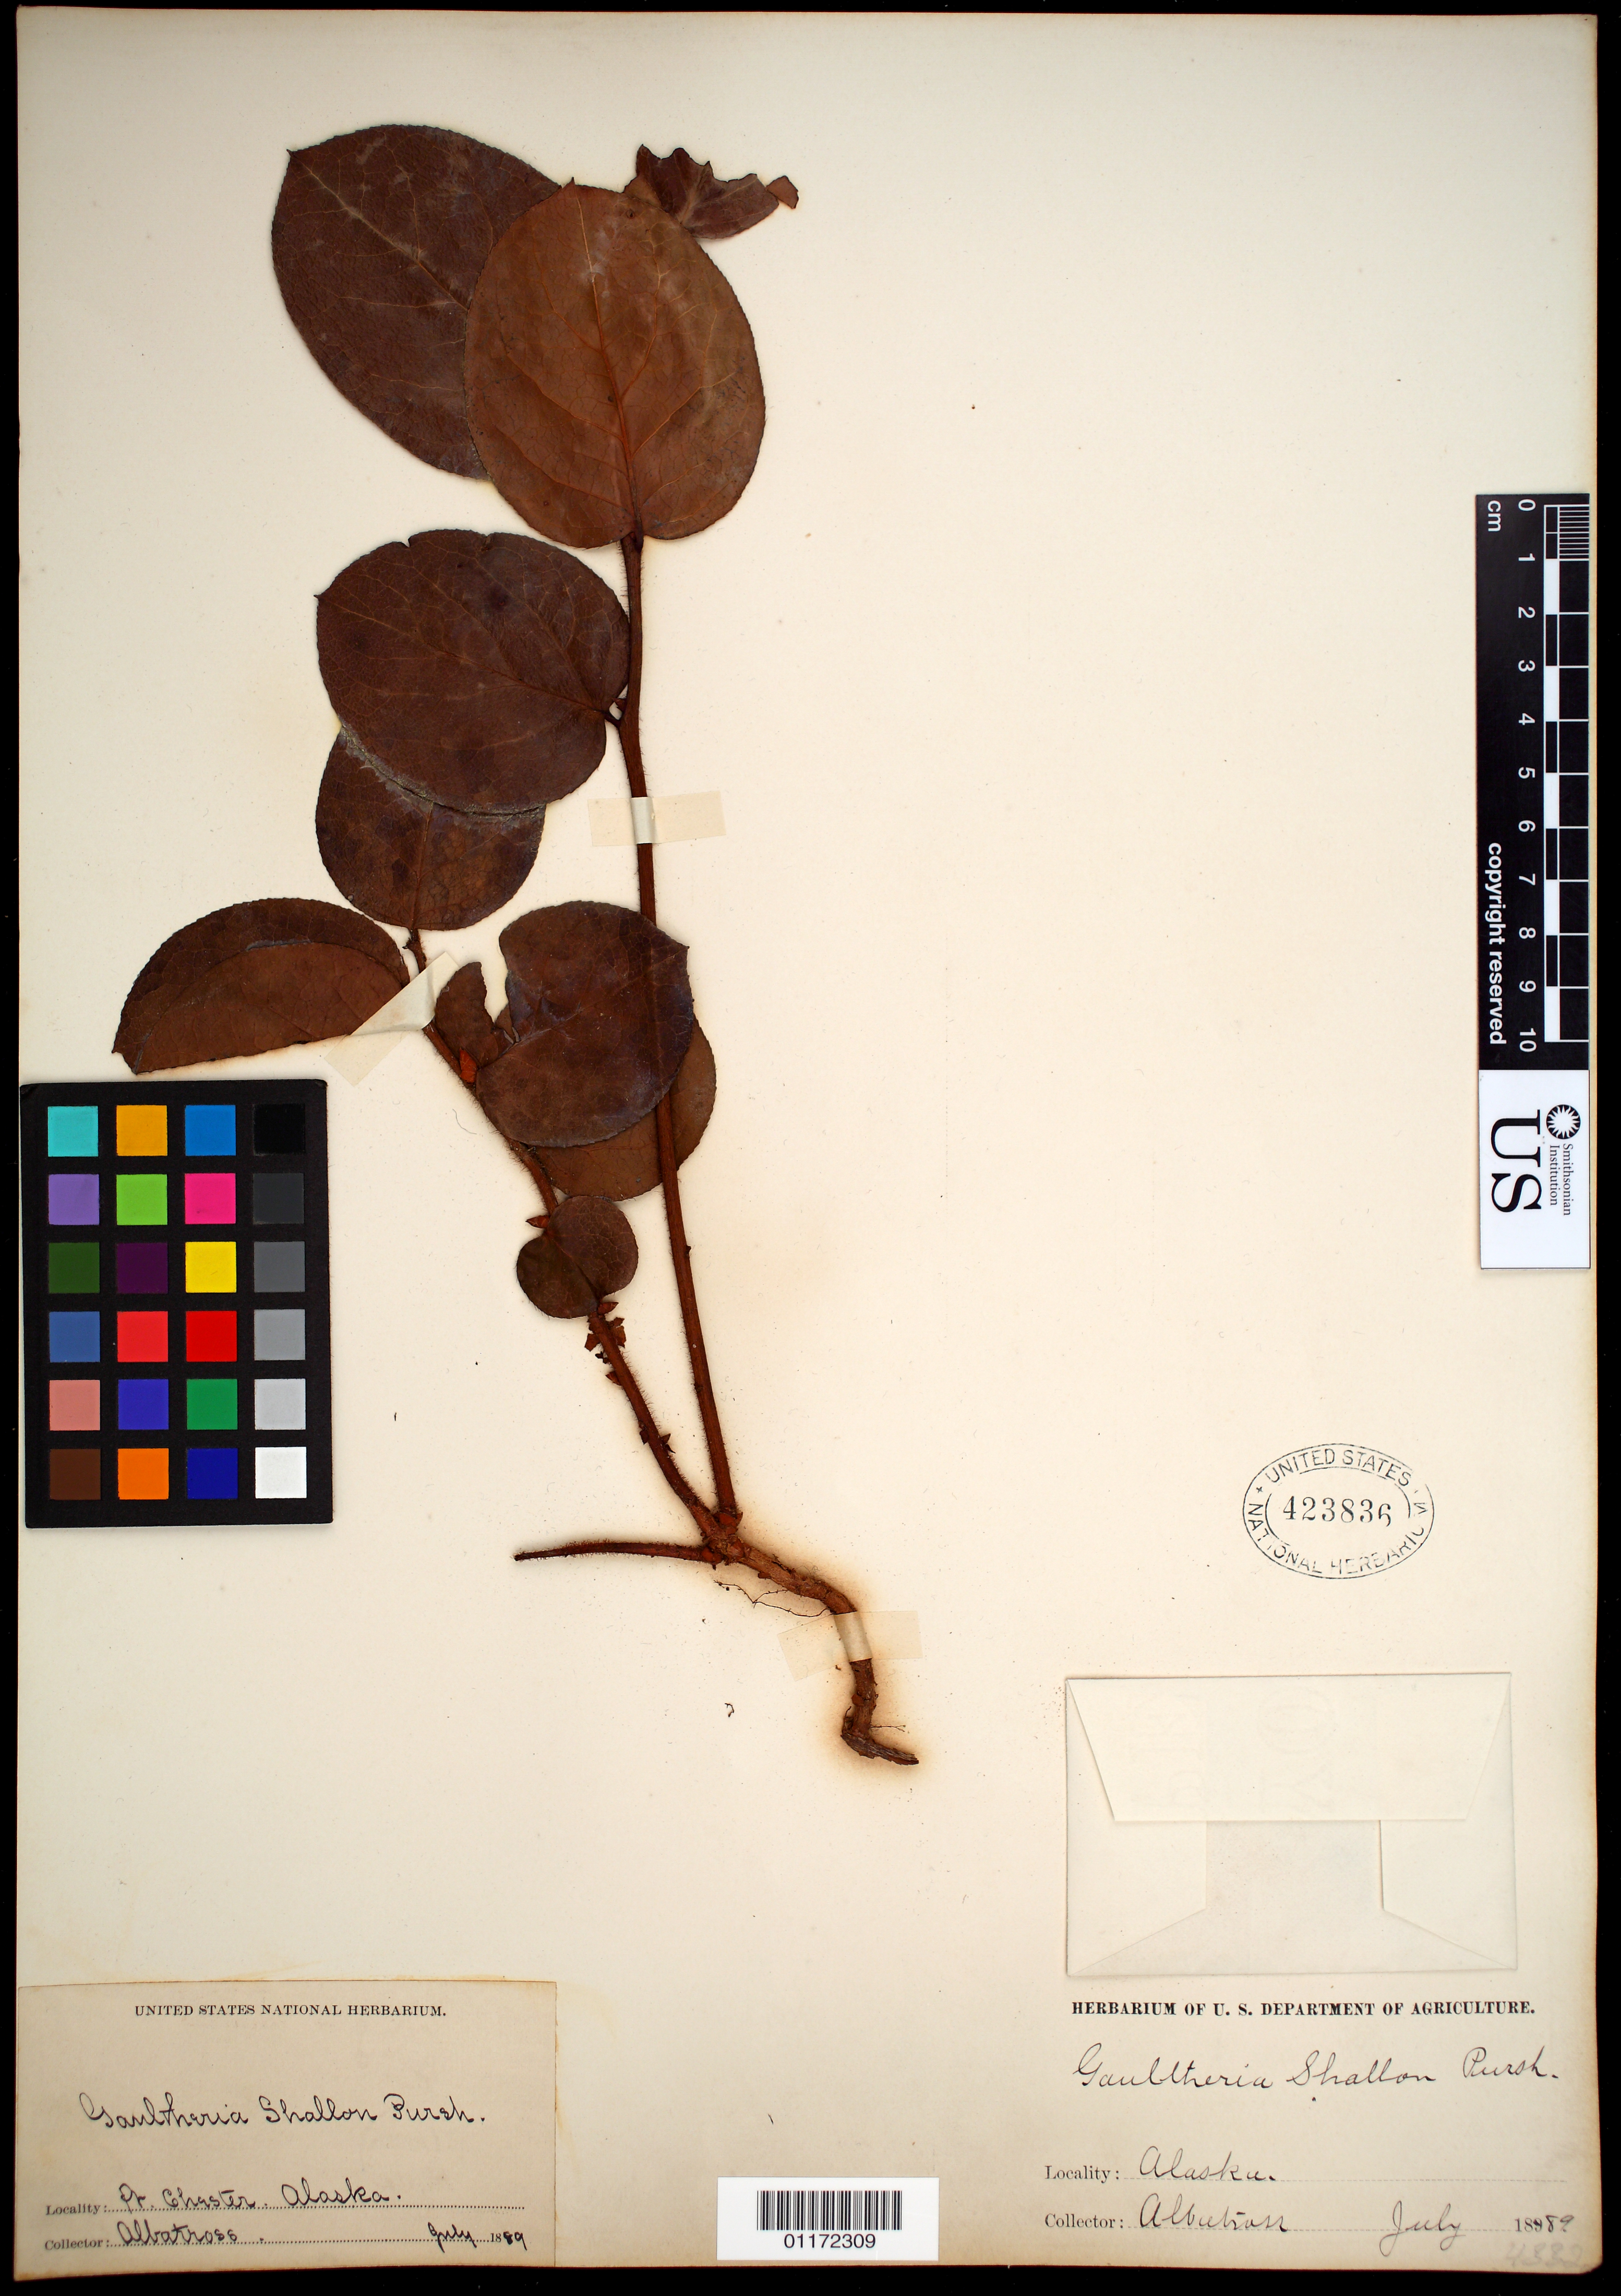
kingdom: Plantae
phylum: Tracheophyta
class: Magnoliopsida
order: Ericales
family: Ericaceae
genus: Gaultheria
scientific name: Gaultheria shallon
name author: Pursh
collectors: "The Albatross"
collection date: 1889-07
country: United States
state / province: Alaska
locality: Pt. Chester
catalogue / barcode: US 423836